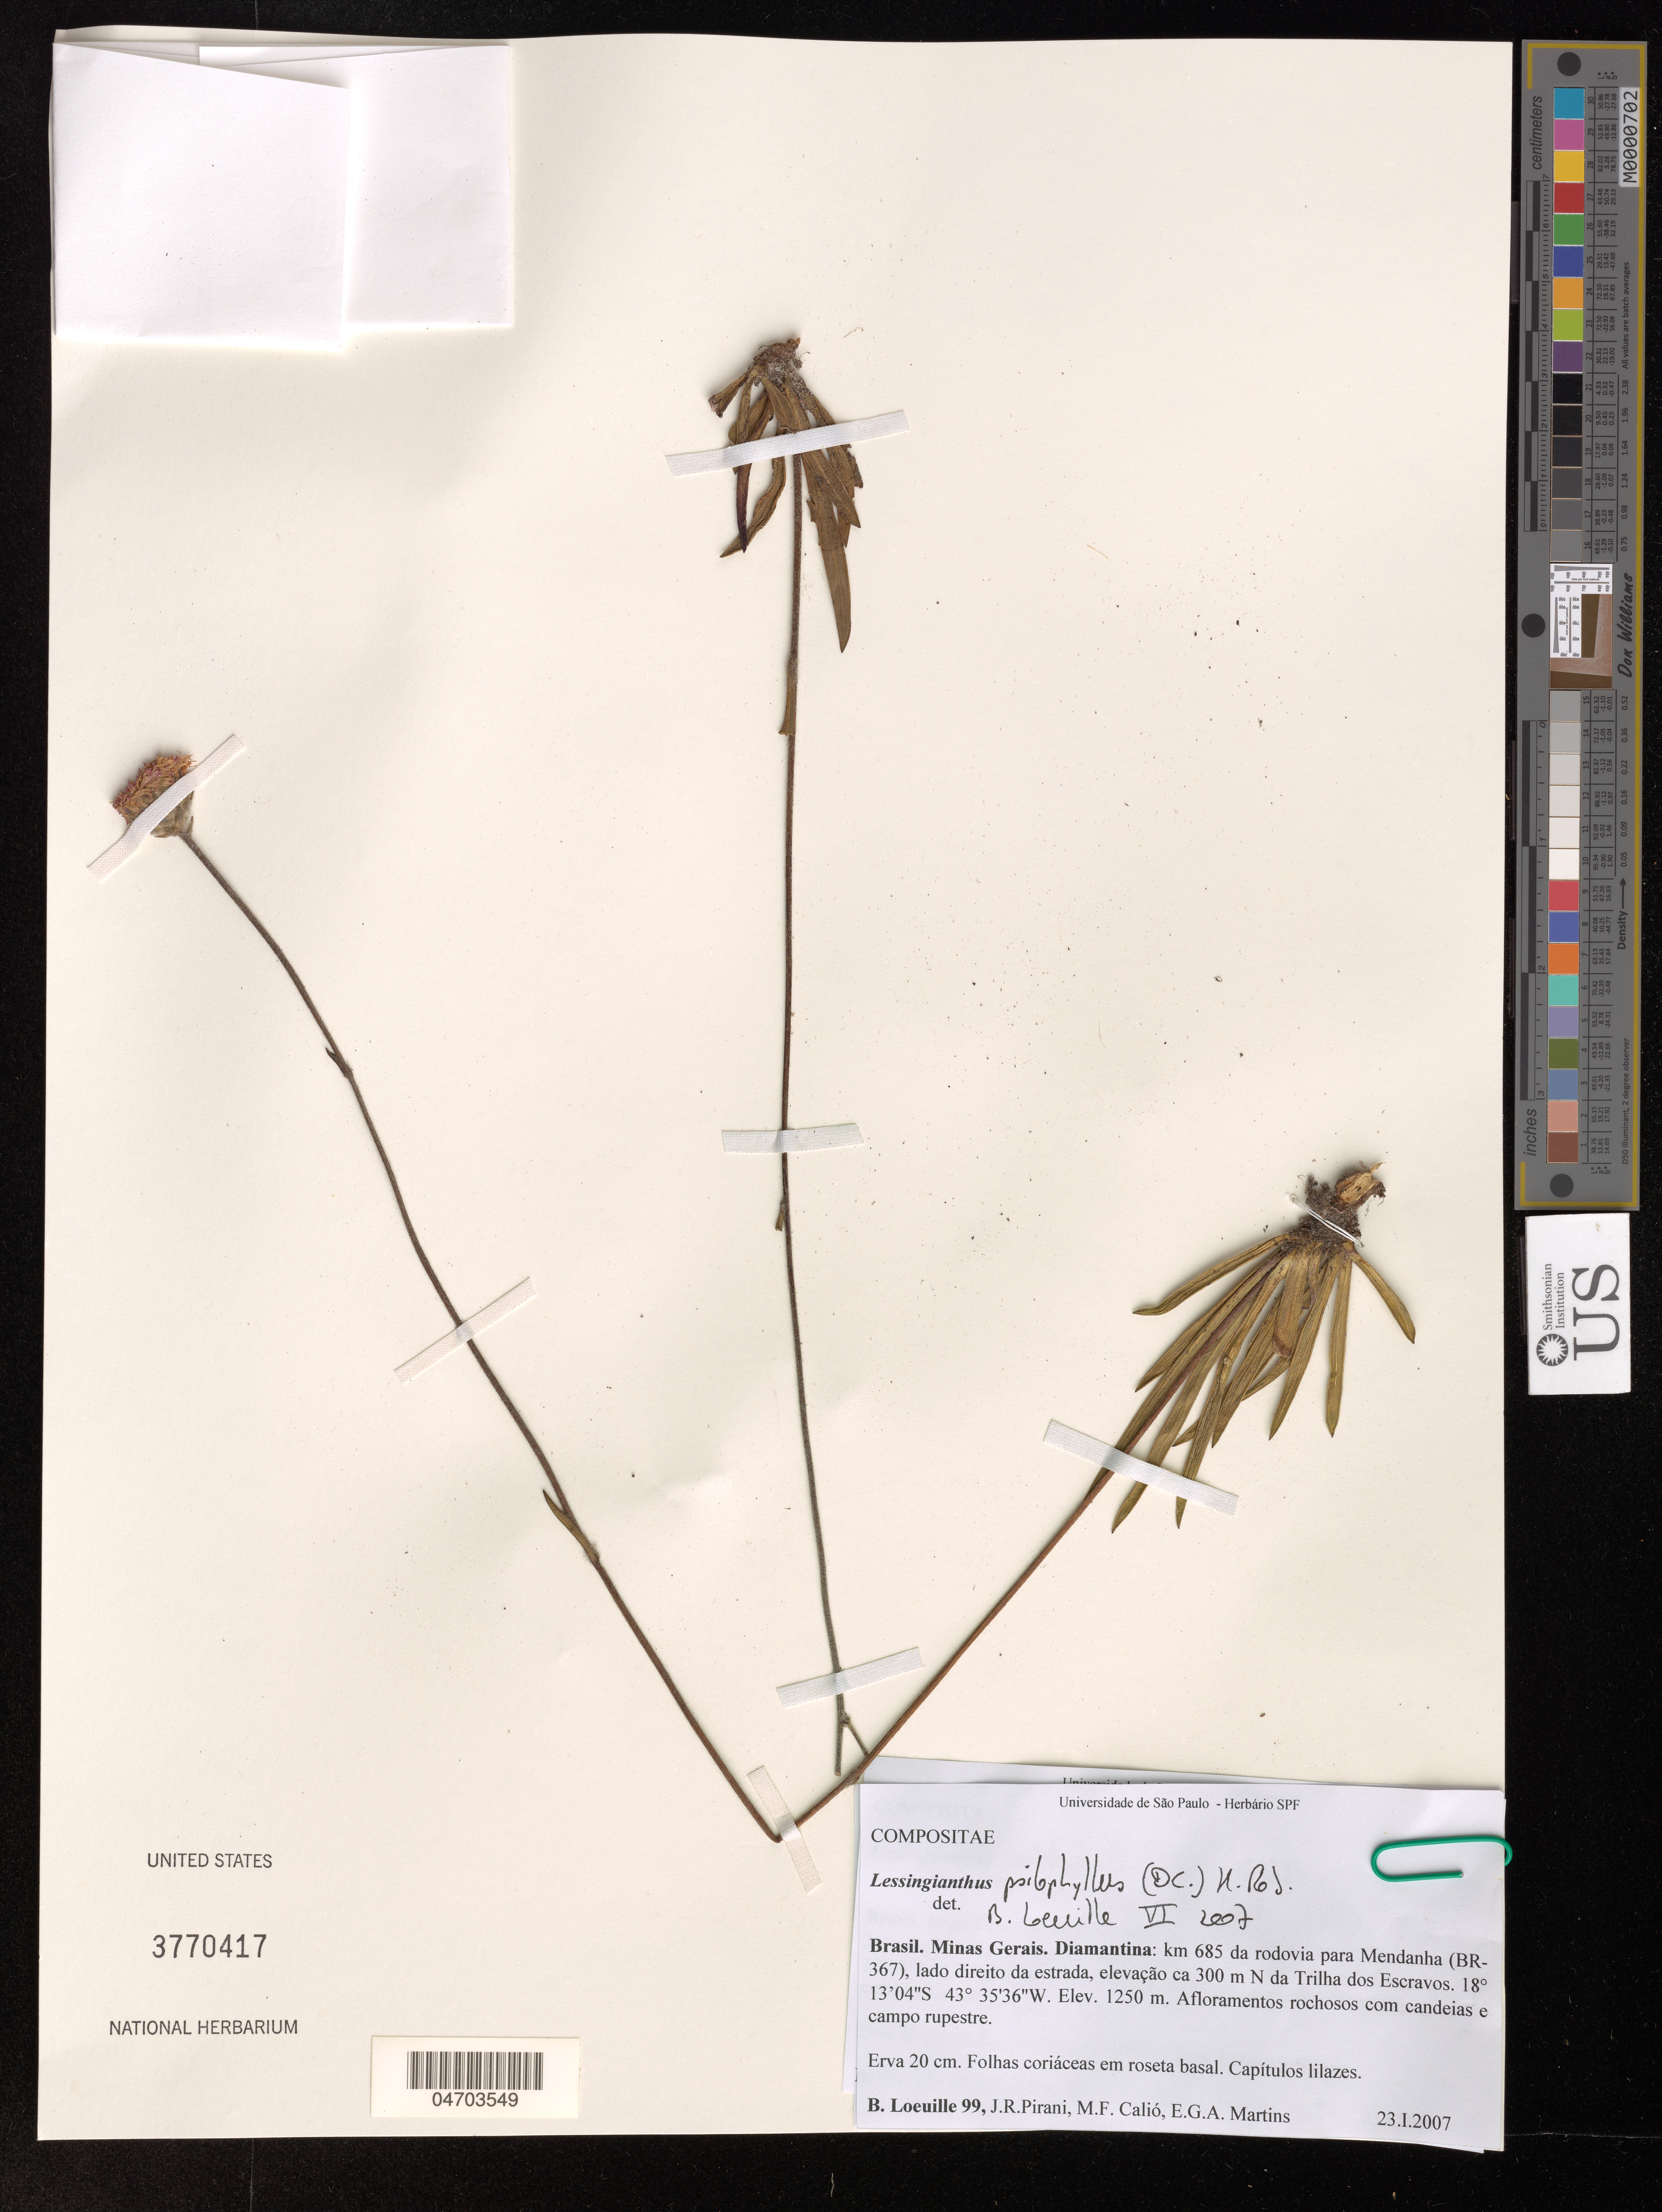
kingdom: Plantae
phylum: Tracheophyta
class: Magnoliopsida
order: Asterales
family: Asteraceae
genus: Lessingianthus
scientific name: Lessingianthus psilophyllus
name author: (DC.) H. Rob.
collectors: B. Loeuille, J. Pirani & M. Calió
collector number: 99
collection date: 2007-01-23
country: Brazil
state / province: Minas Gerais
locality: Diamantina: km 685 da rodovia para Mendanha (BR-367), lado direito da estrada, elevação ca 300 m N da Trilha dos Escravos.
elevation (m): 1250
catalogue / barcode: US 3770417